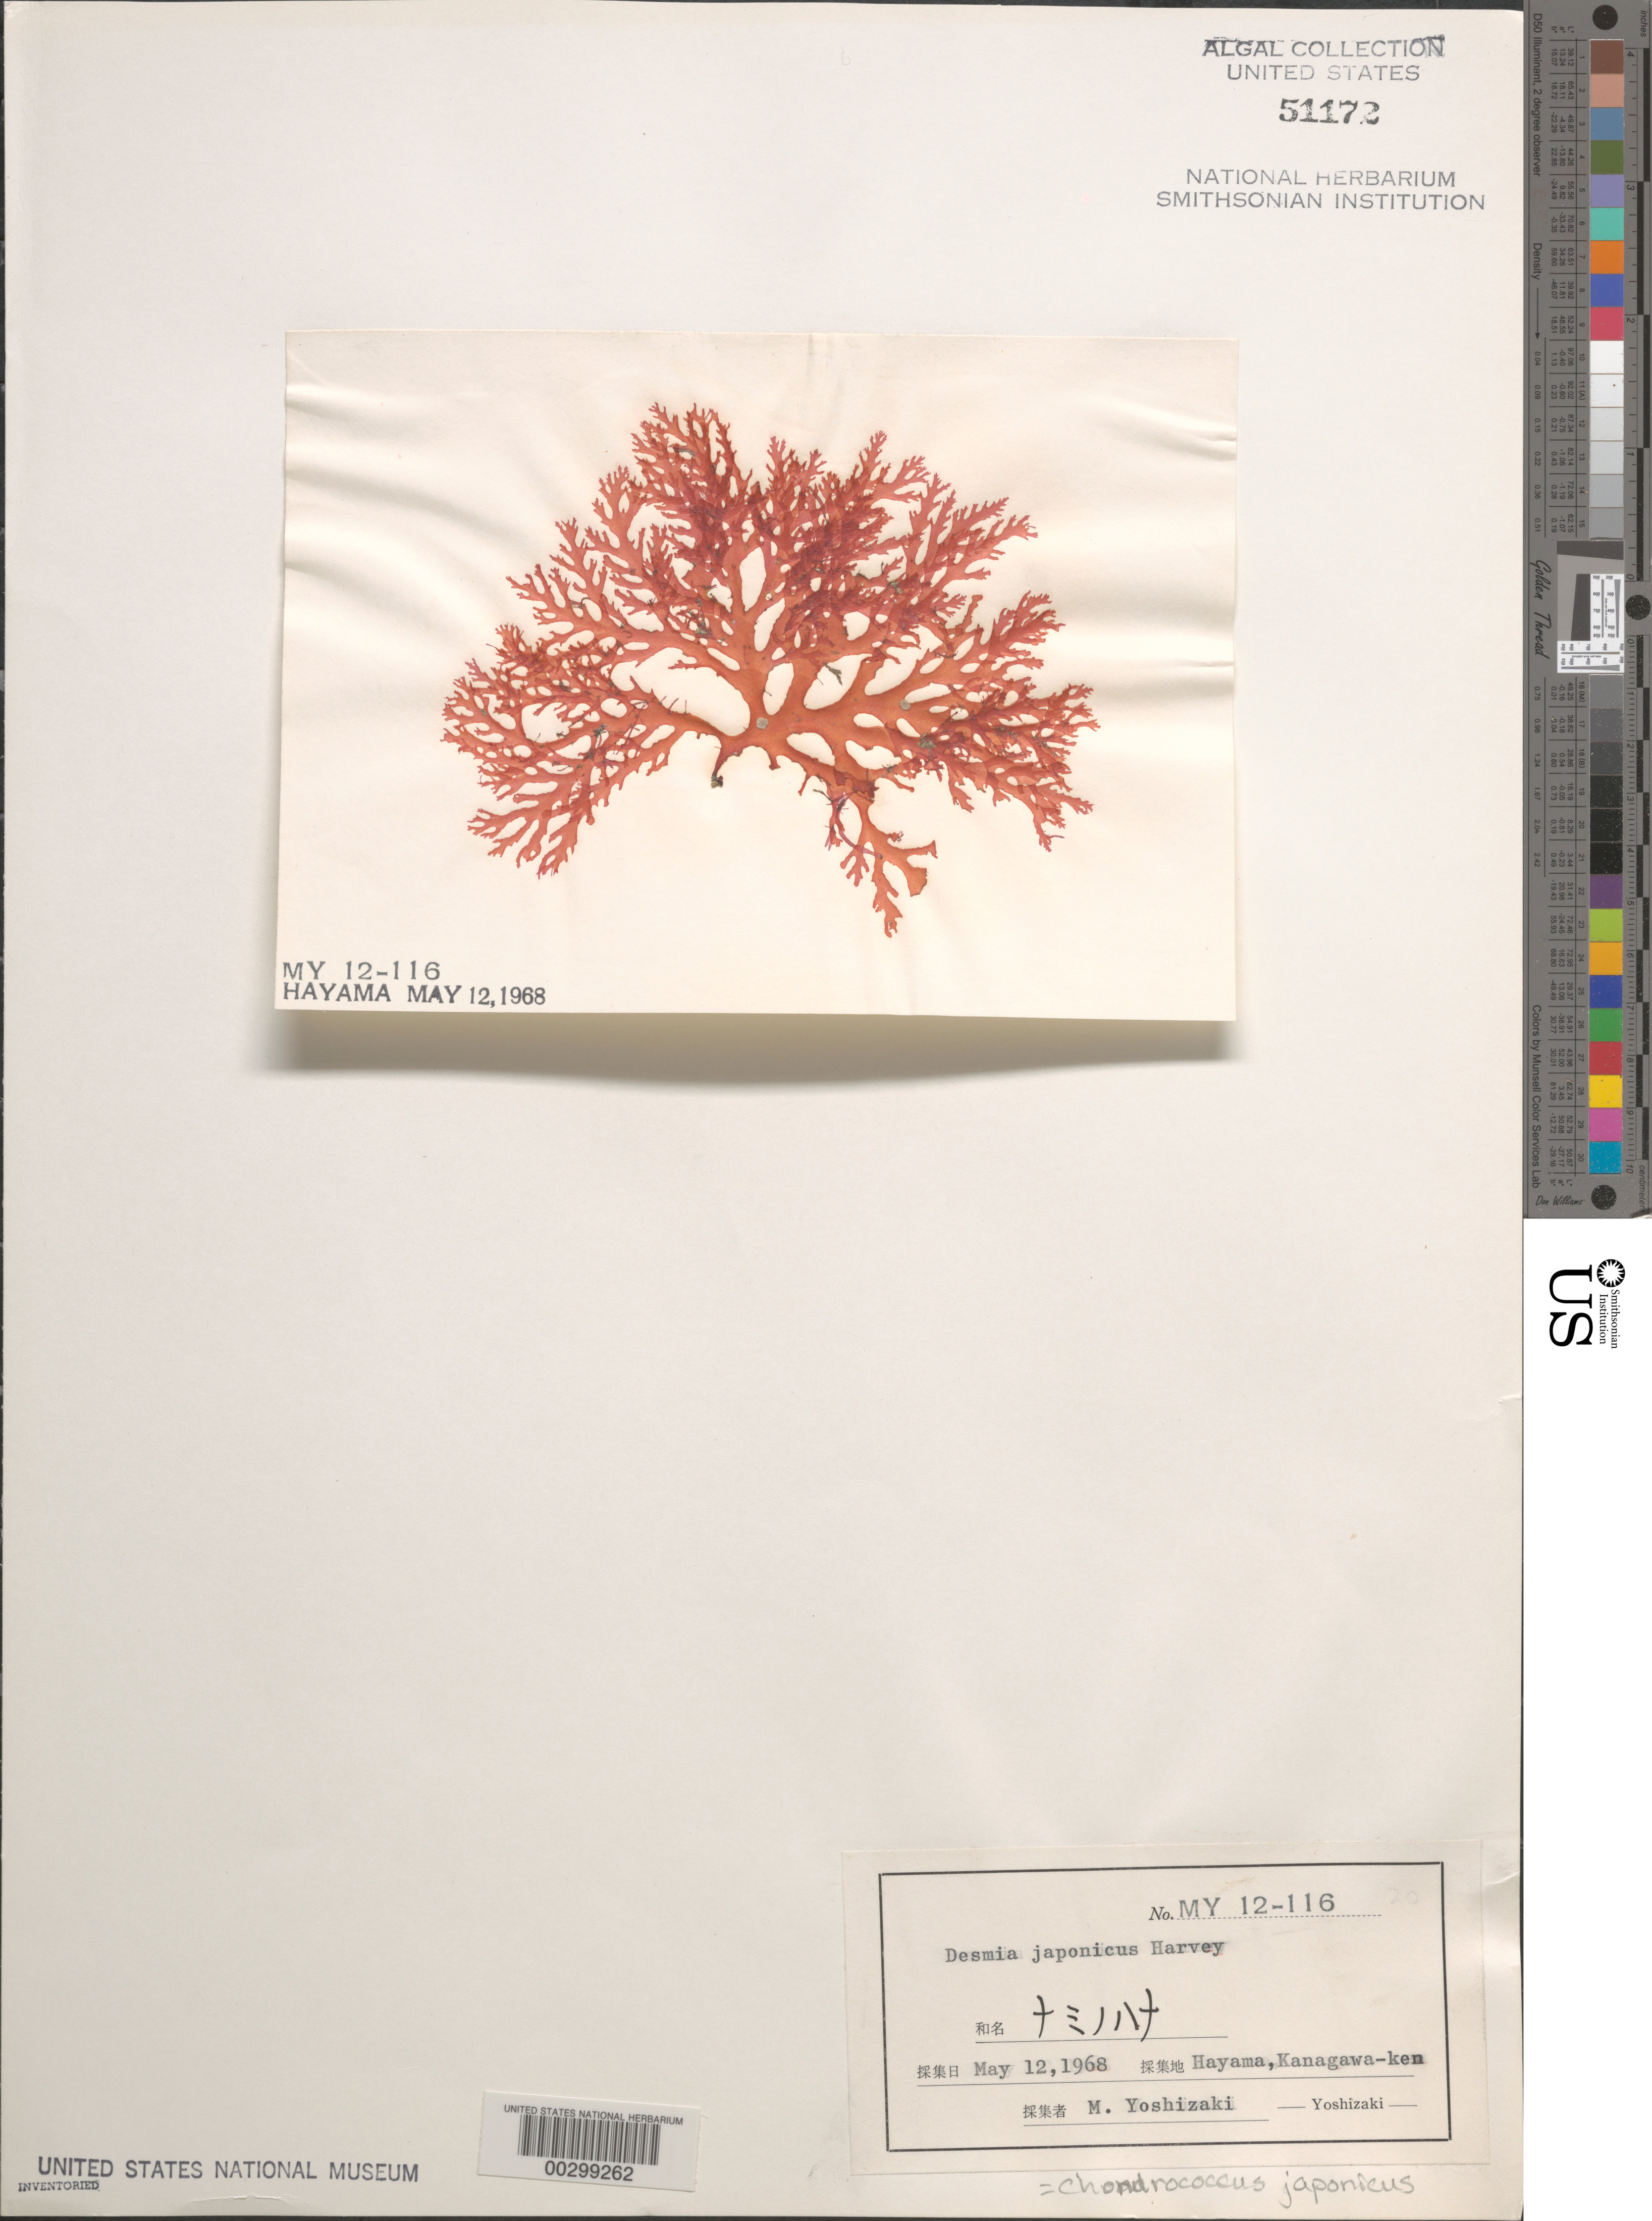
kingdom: Plantae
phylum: Rhodophyta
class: Florideophyceae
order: Gigartinales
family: Rhizophyllidaceae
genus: Portieria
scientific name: Portieria japonica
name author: (Harv.) P.C. Silva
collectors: M. Yoshizaki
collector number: My 12-116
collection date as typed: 12 May 1968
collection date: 1968-05-12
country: Japan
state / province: Kanagawa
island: Honshu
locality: Hayama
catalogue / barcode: US 51172